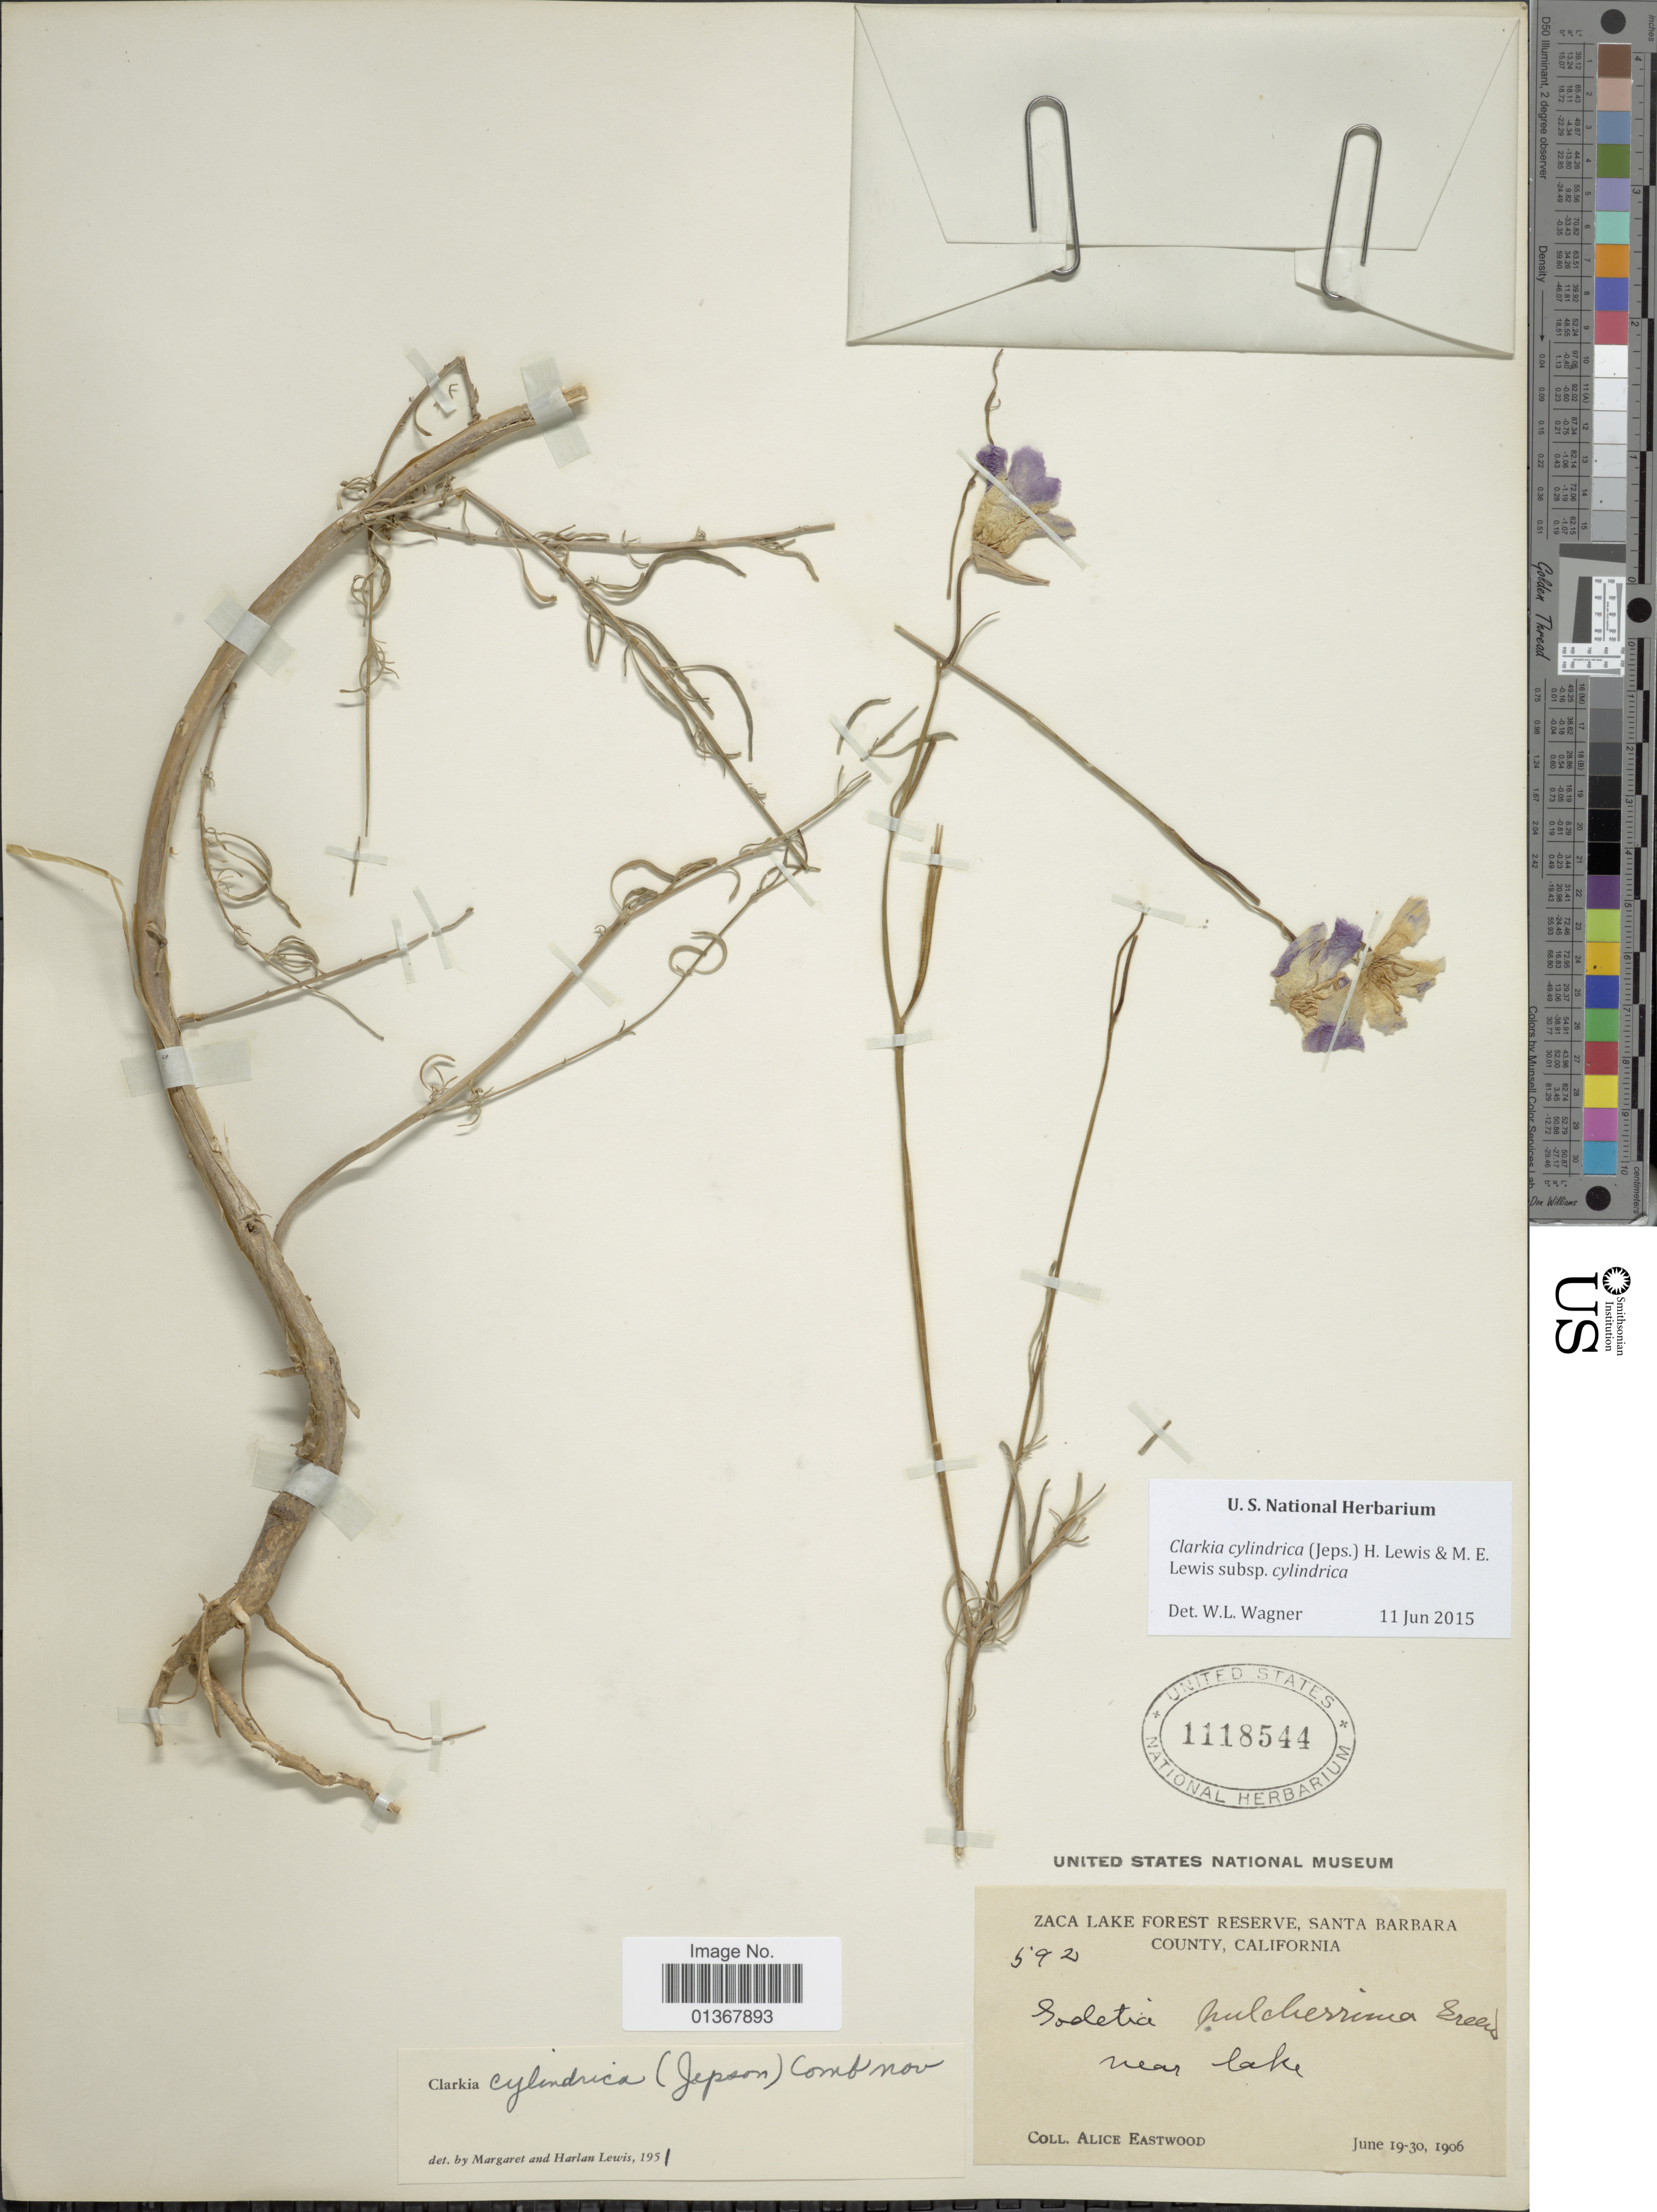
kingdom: Plantae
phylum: Tracheophyta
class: Magnoliopsida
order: Myrtales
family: Onagraceae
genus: Clarkia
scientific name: Clarkia cylindrica subsp. cylindrica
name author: (Jeps.) F. H. Lewis & M.R. Lewis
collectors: A. Eastwood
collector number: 592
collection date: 1906-06-19/1906-06-30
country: United States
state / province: California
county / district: Santa Barbara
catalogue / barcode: US 1118544